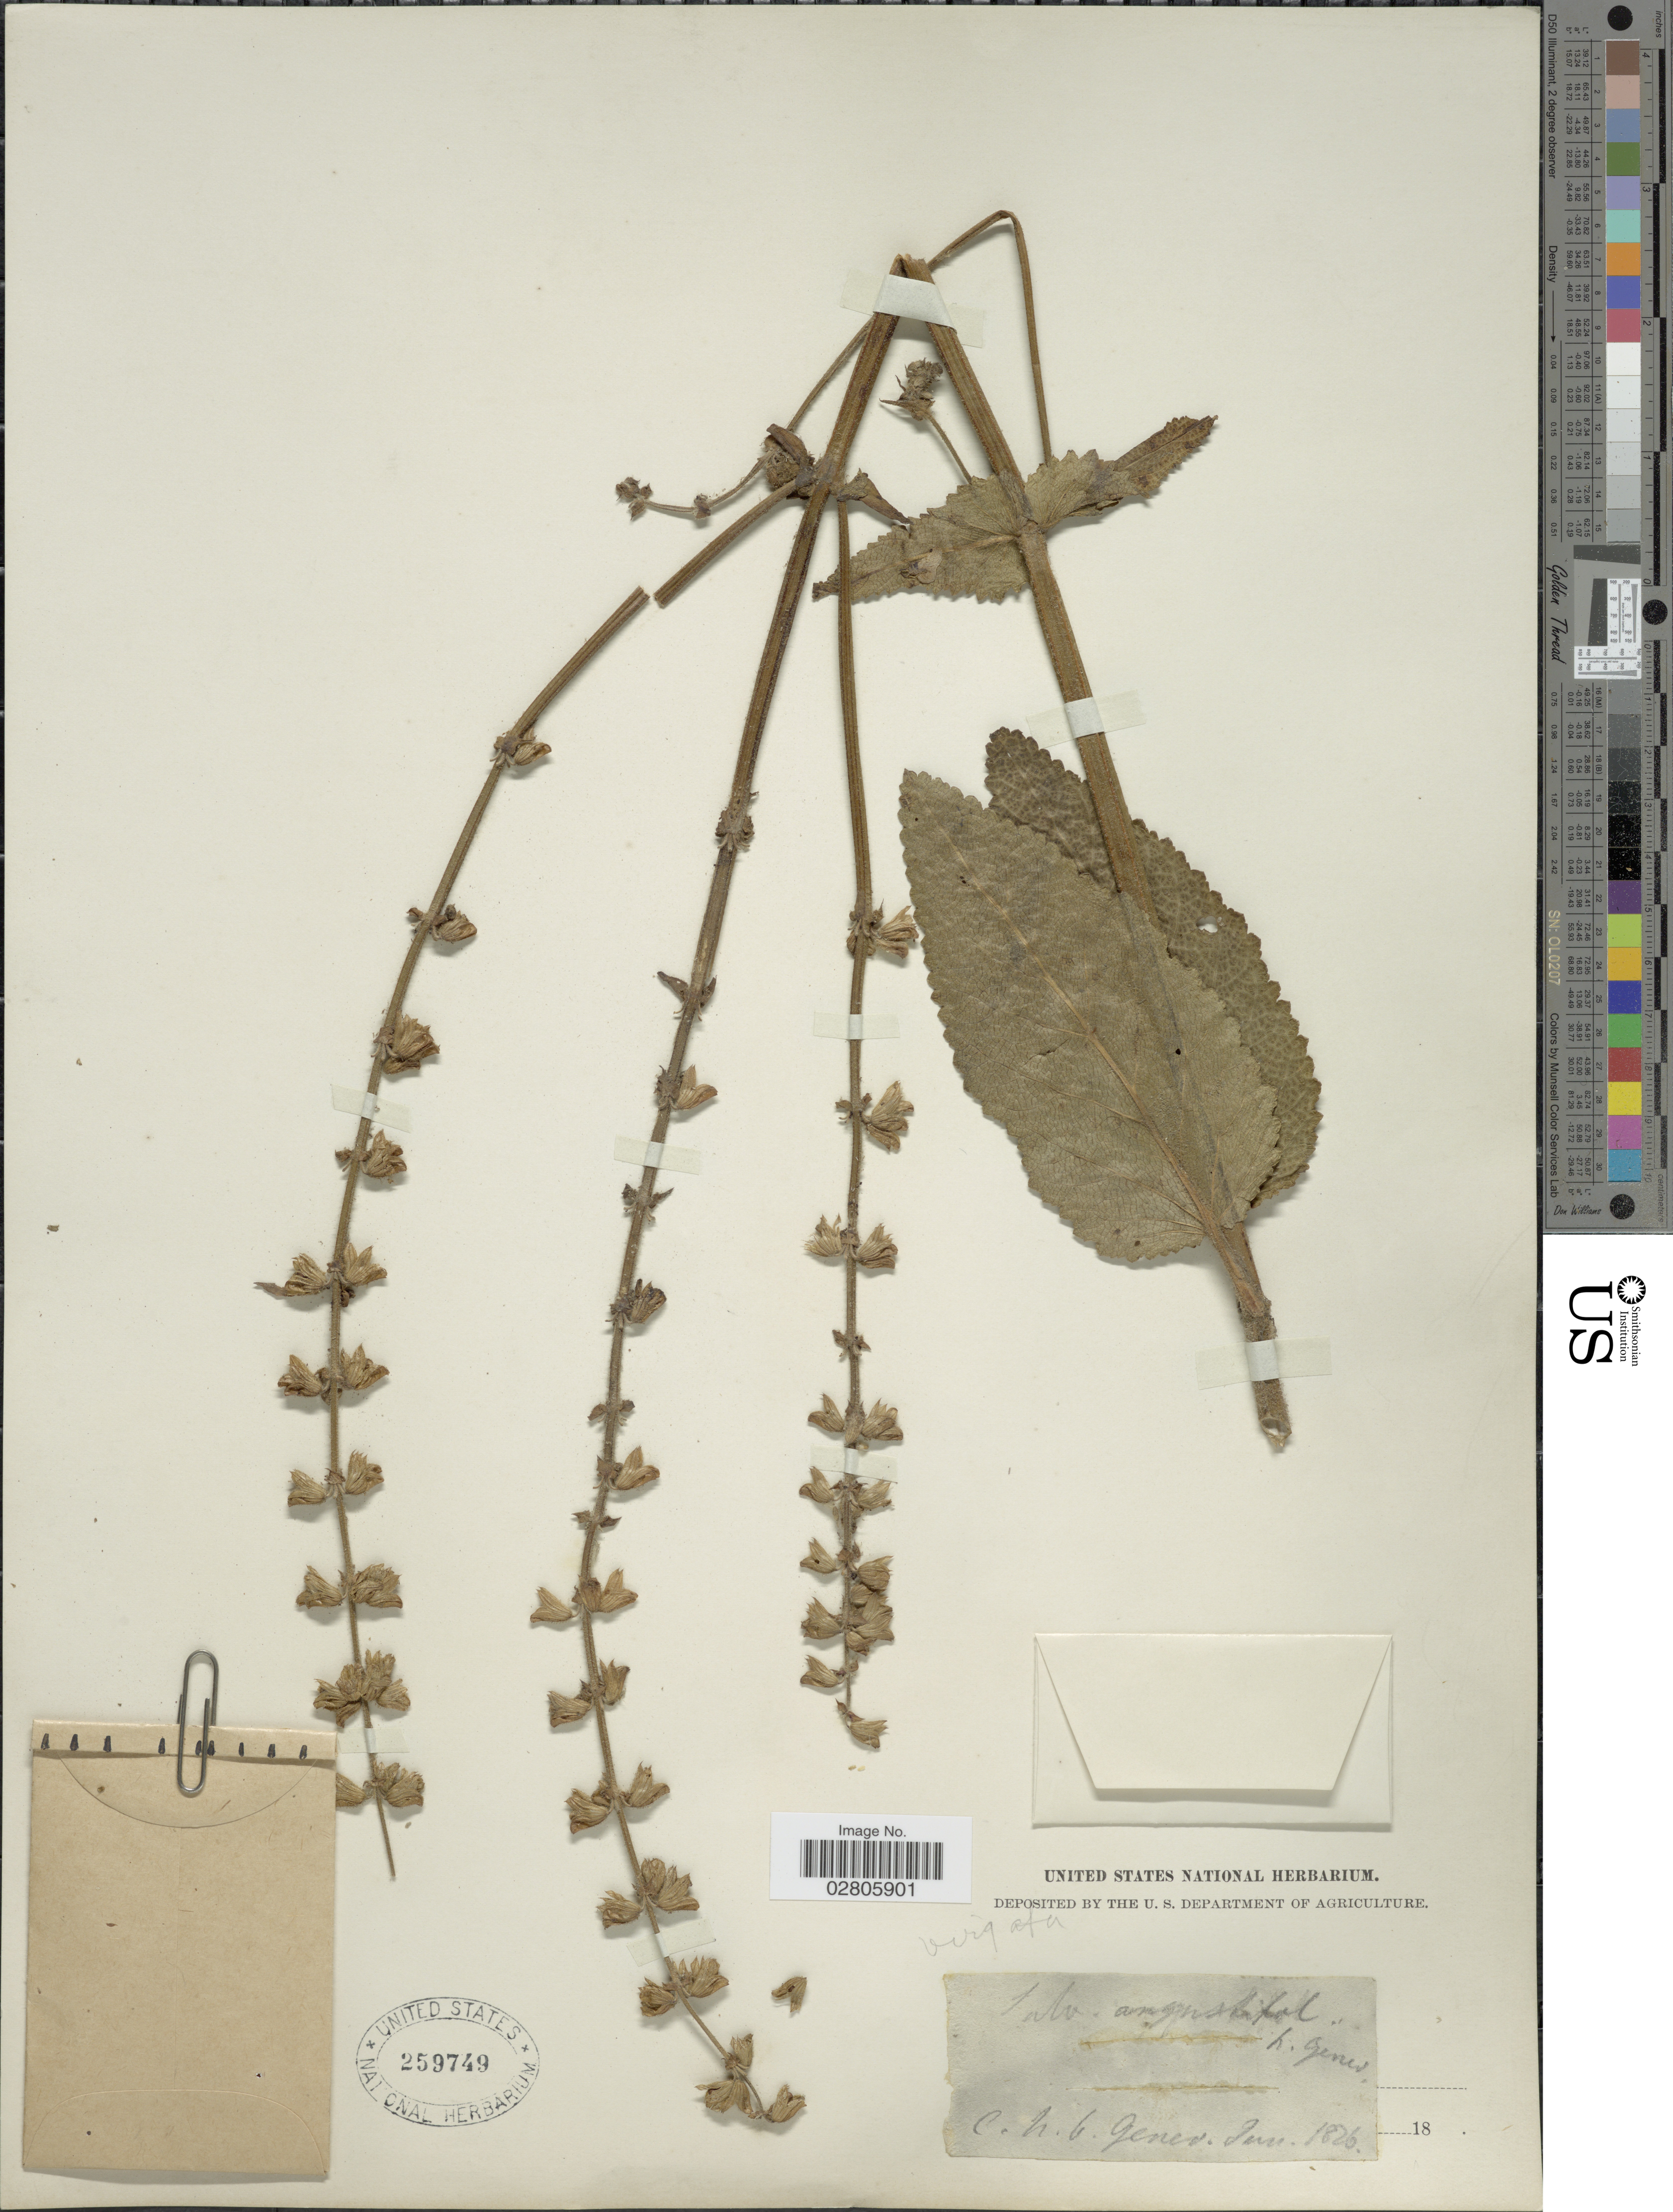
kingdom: Plantae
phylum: Tracheophyta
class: Magnoliopsida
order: Lamiales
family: Lamiaceae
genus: Salvia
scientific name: Salvia virgata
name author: Jacq.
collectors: C. Genev.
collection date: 1826-06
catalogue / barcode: US 259749